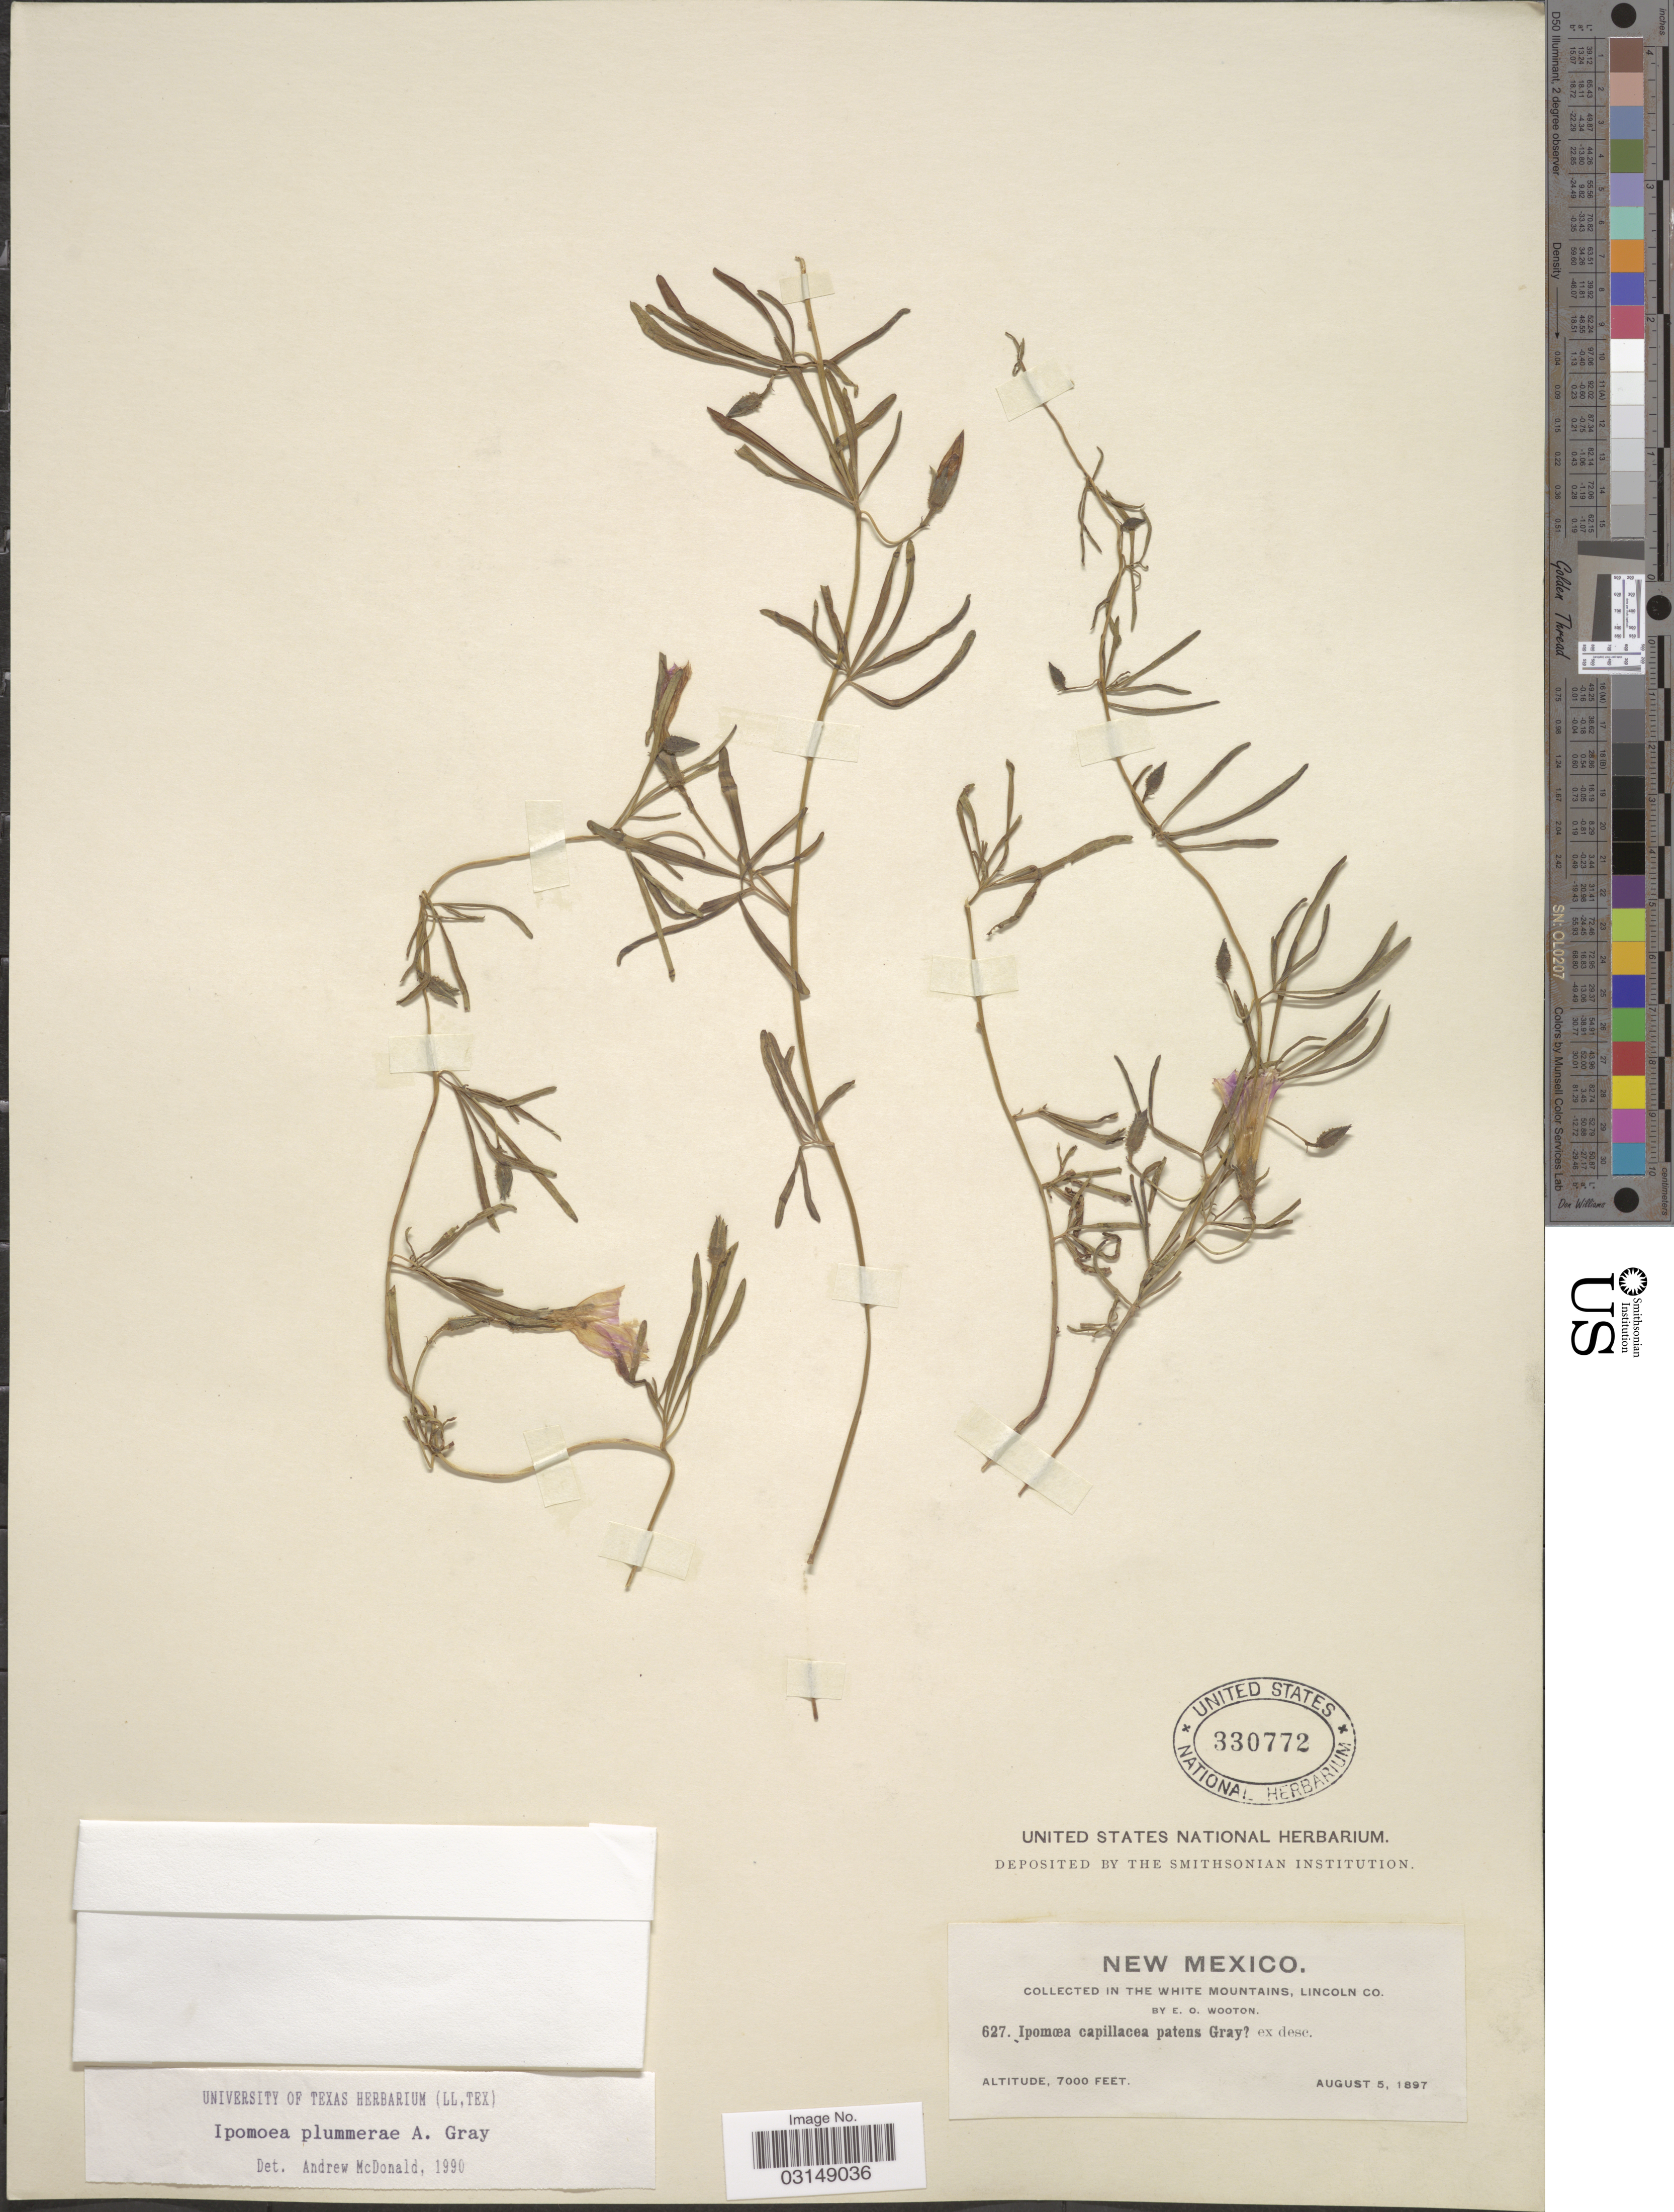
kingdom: Plantae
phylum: Tracheophyta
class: Magnoliopsida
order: Solanales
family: Convolvulaceae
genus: Ipomoea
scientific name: Ipomoea plummerae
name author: A. Gray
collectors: E. O. Wooton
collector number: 627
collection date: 1897-08-05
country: United States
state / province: New Mexico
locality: In the White Mountains, Lincoln Co.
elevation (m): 2134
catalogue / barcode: US 330772